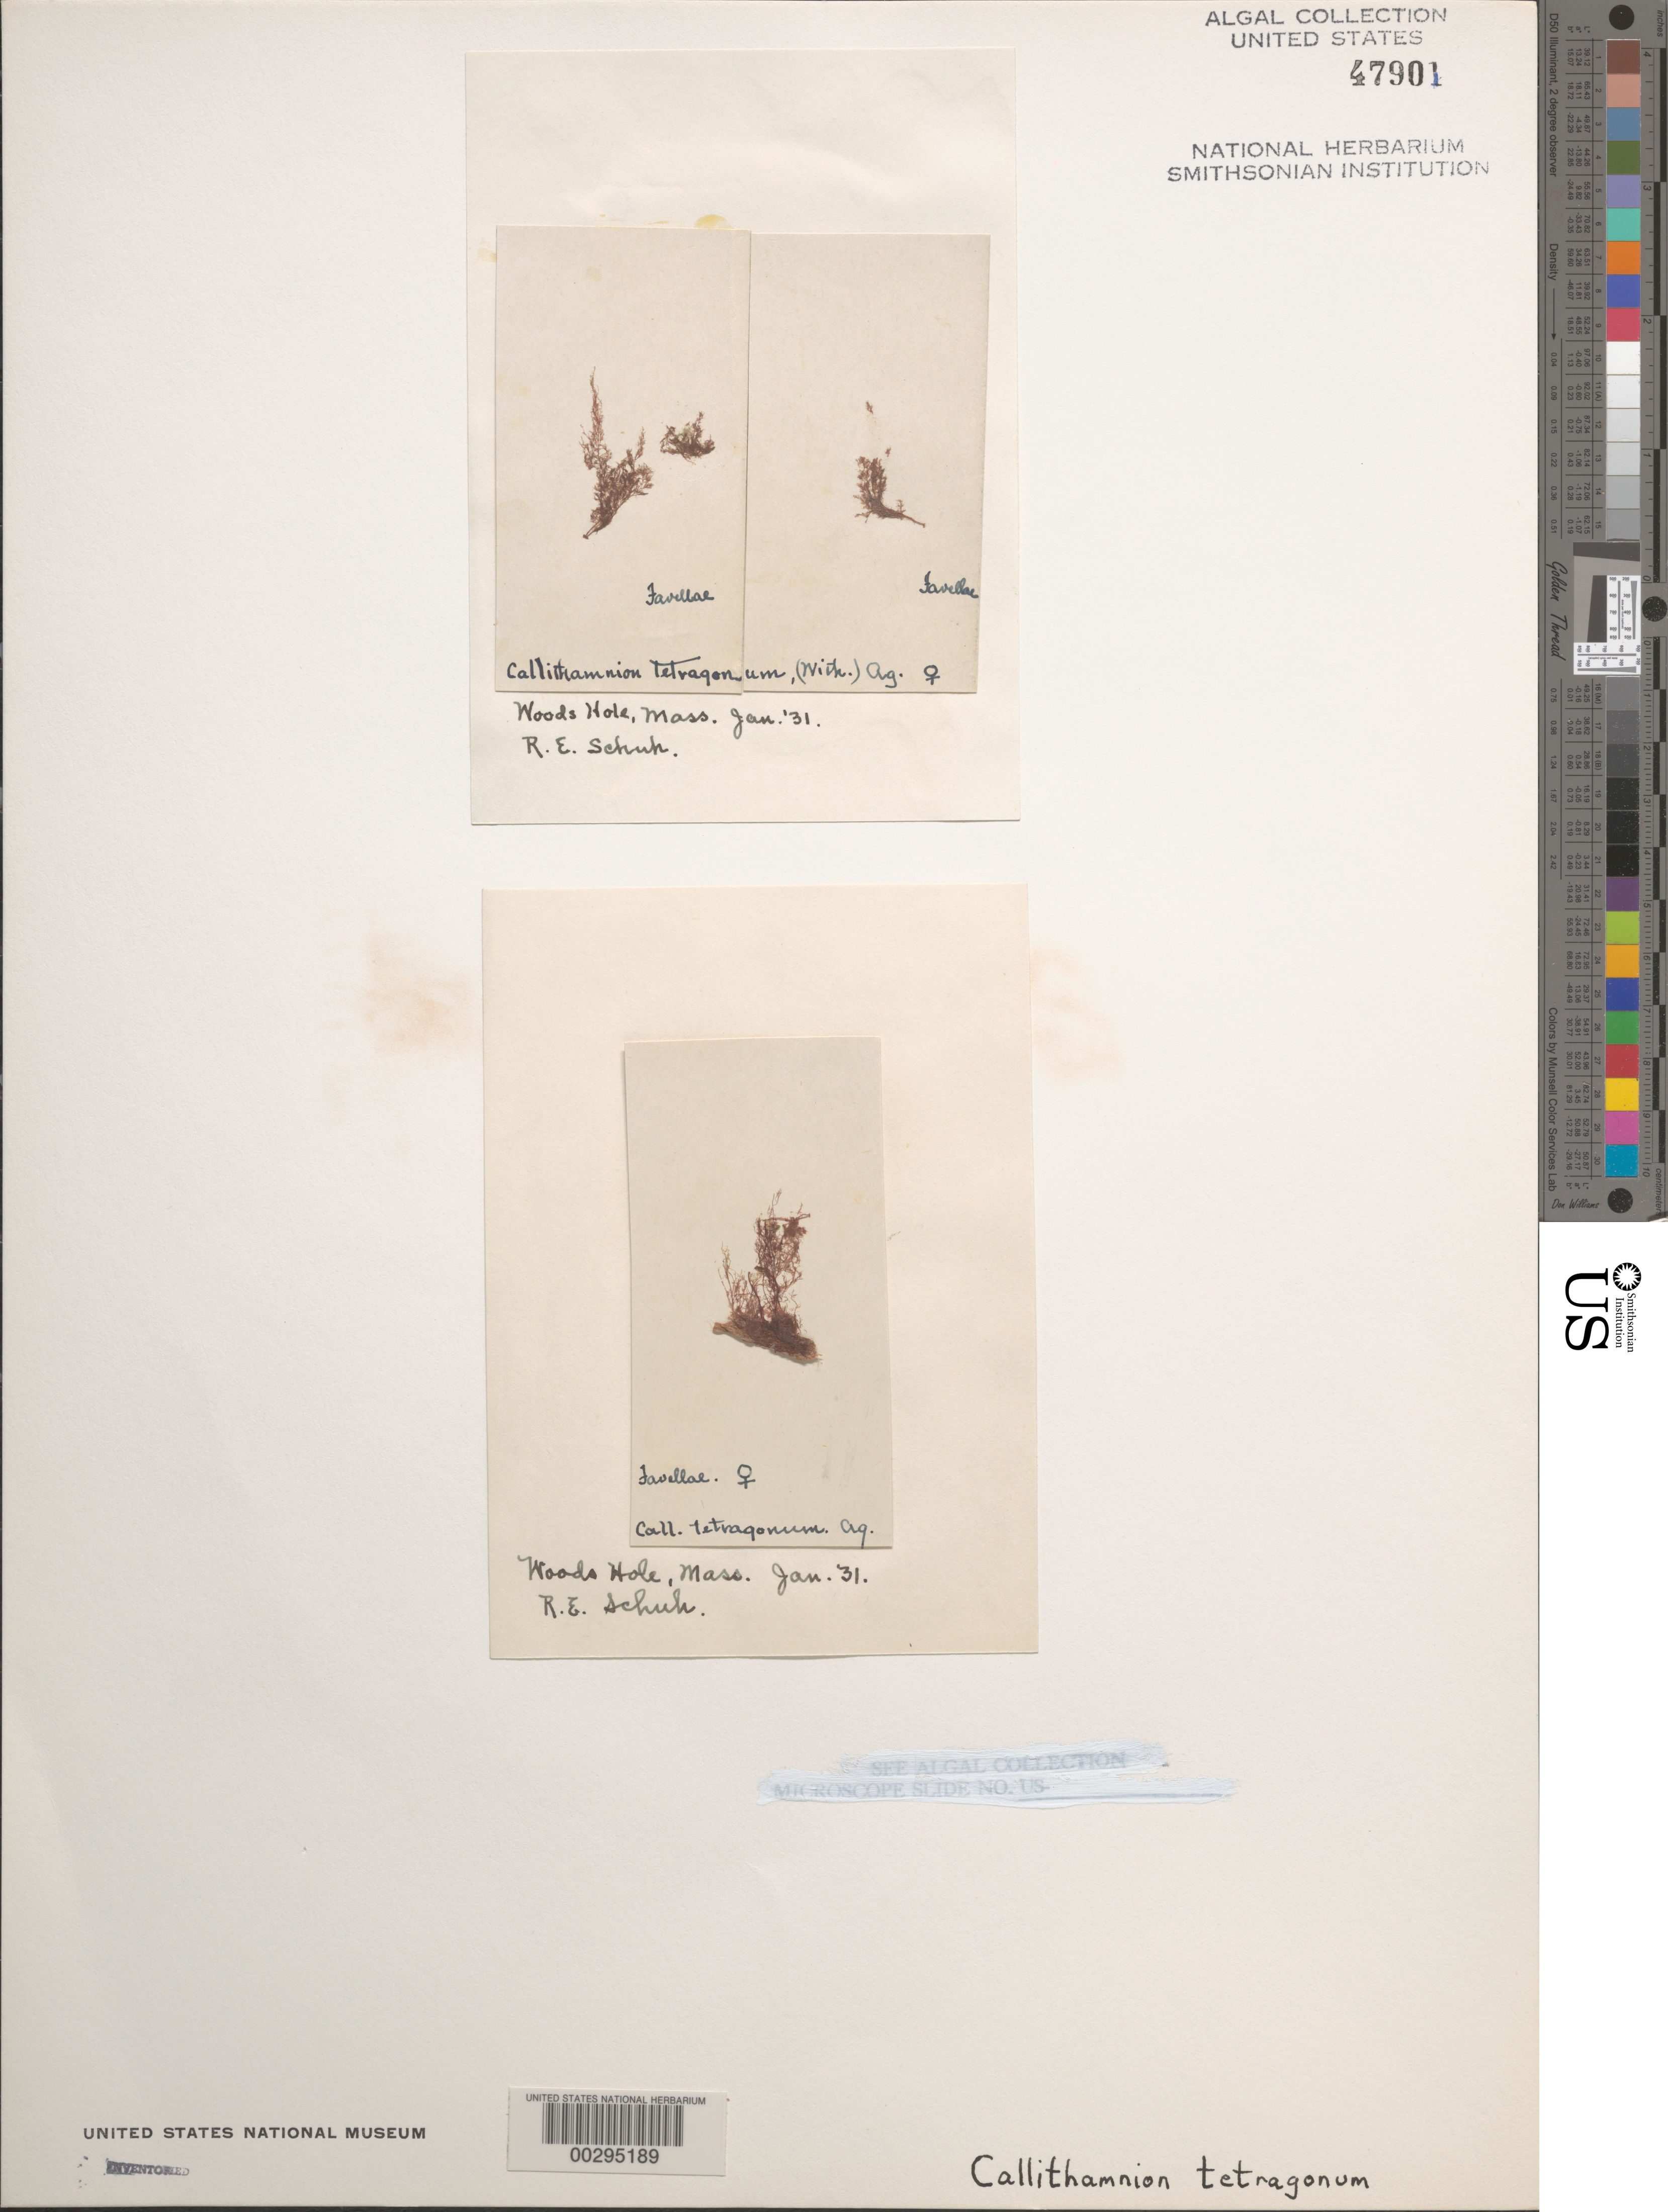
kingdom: Plantae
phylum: Rhodophyta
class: Florideophyceae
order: Ceramiales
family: Callithamniaceae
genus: Callithamnion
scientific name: Callithamnion tetragonum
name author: (With.) S.F. Gray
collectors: R. Schuh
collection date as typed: Jan 1931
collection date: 1931-01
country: United States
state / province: Massachusetts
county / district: Barnstable County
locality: Woods Hole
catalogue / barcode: US 47901